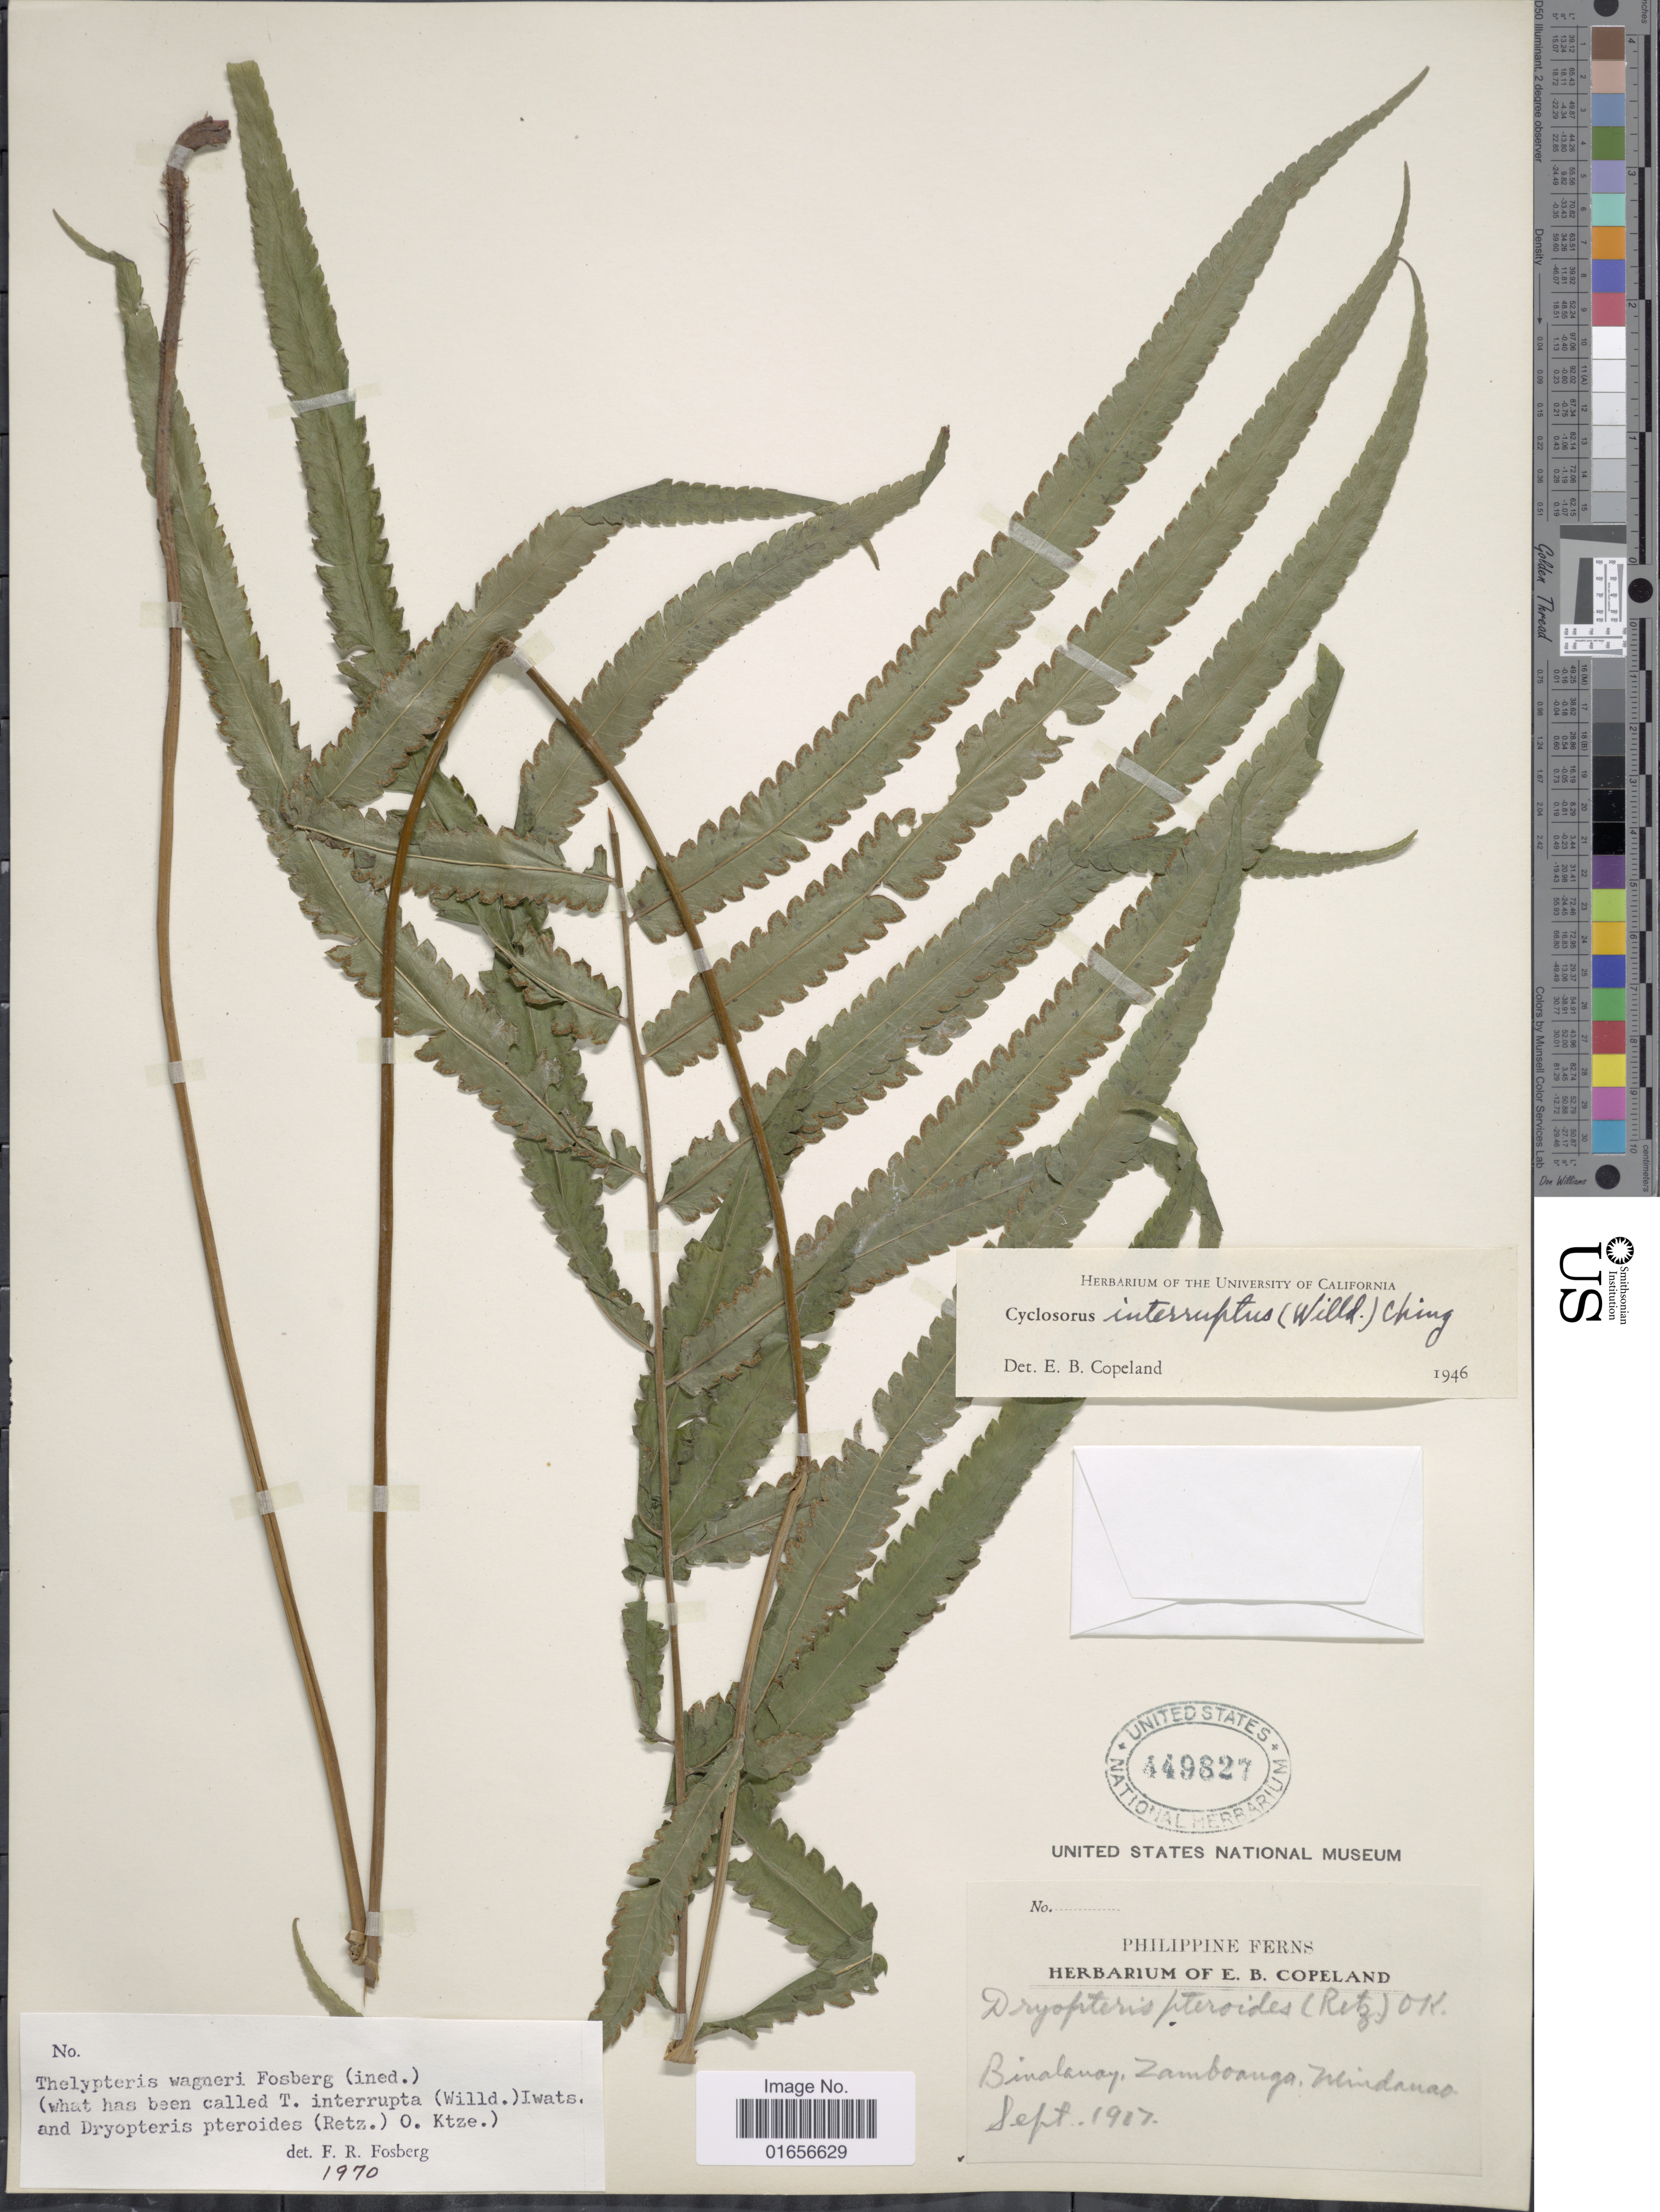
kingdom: Plantae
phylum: Tracheophyta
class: Polypodiopsida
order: Polypodiales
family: Thelypteridaceae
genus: Amphineuron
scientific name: Amphineuron terminans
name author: (J. Sm. ex Hook.) Holttum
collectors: ex herb. E. B. Copeland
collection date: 1917-09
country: Philippines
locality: Binalanay, Zamboanga, Mindanao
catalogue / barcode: US 449827